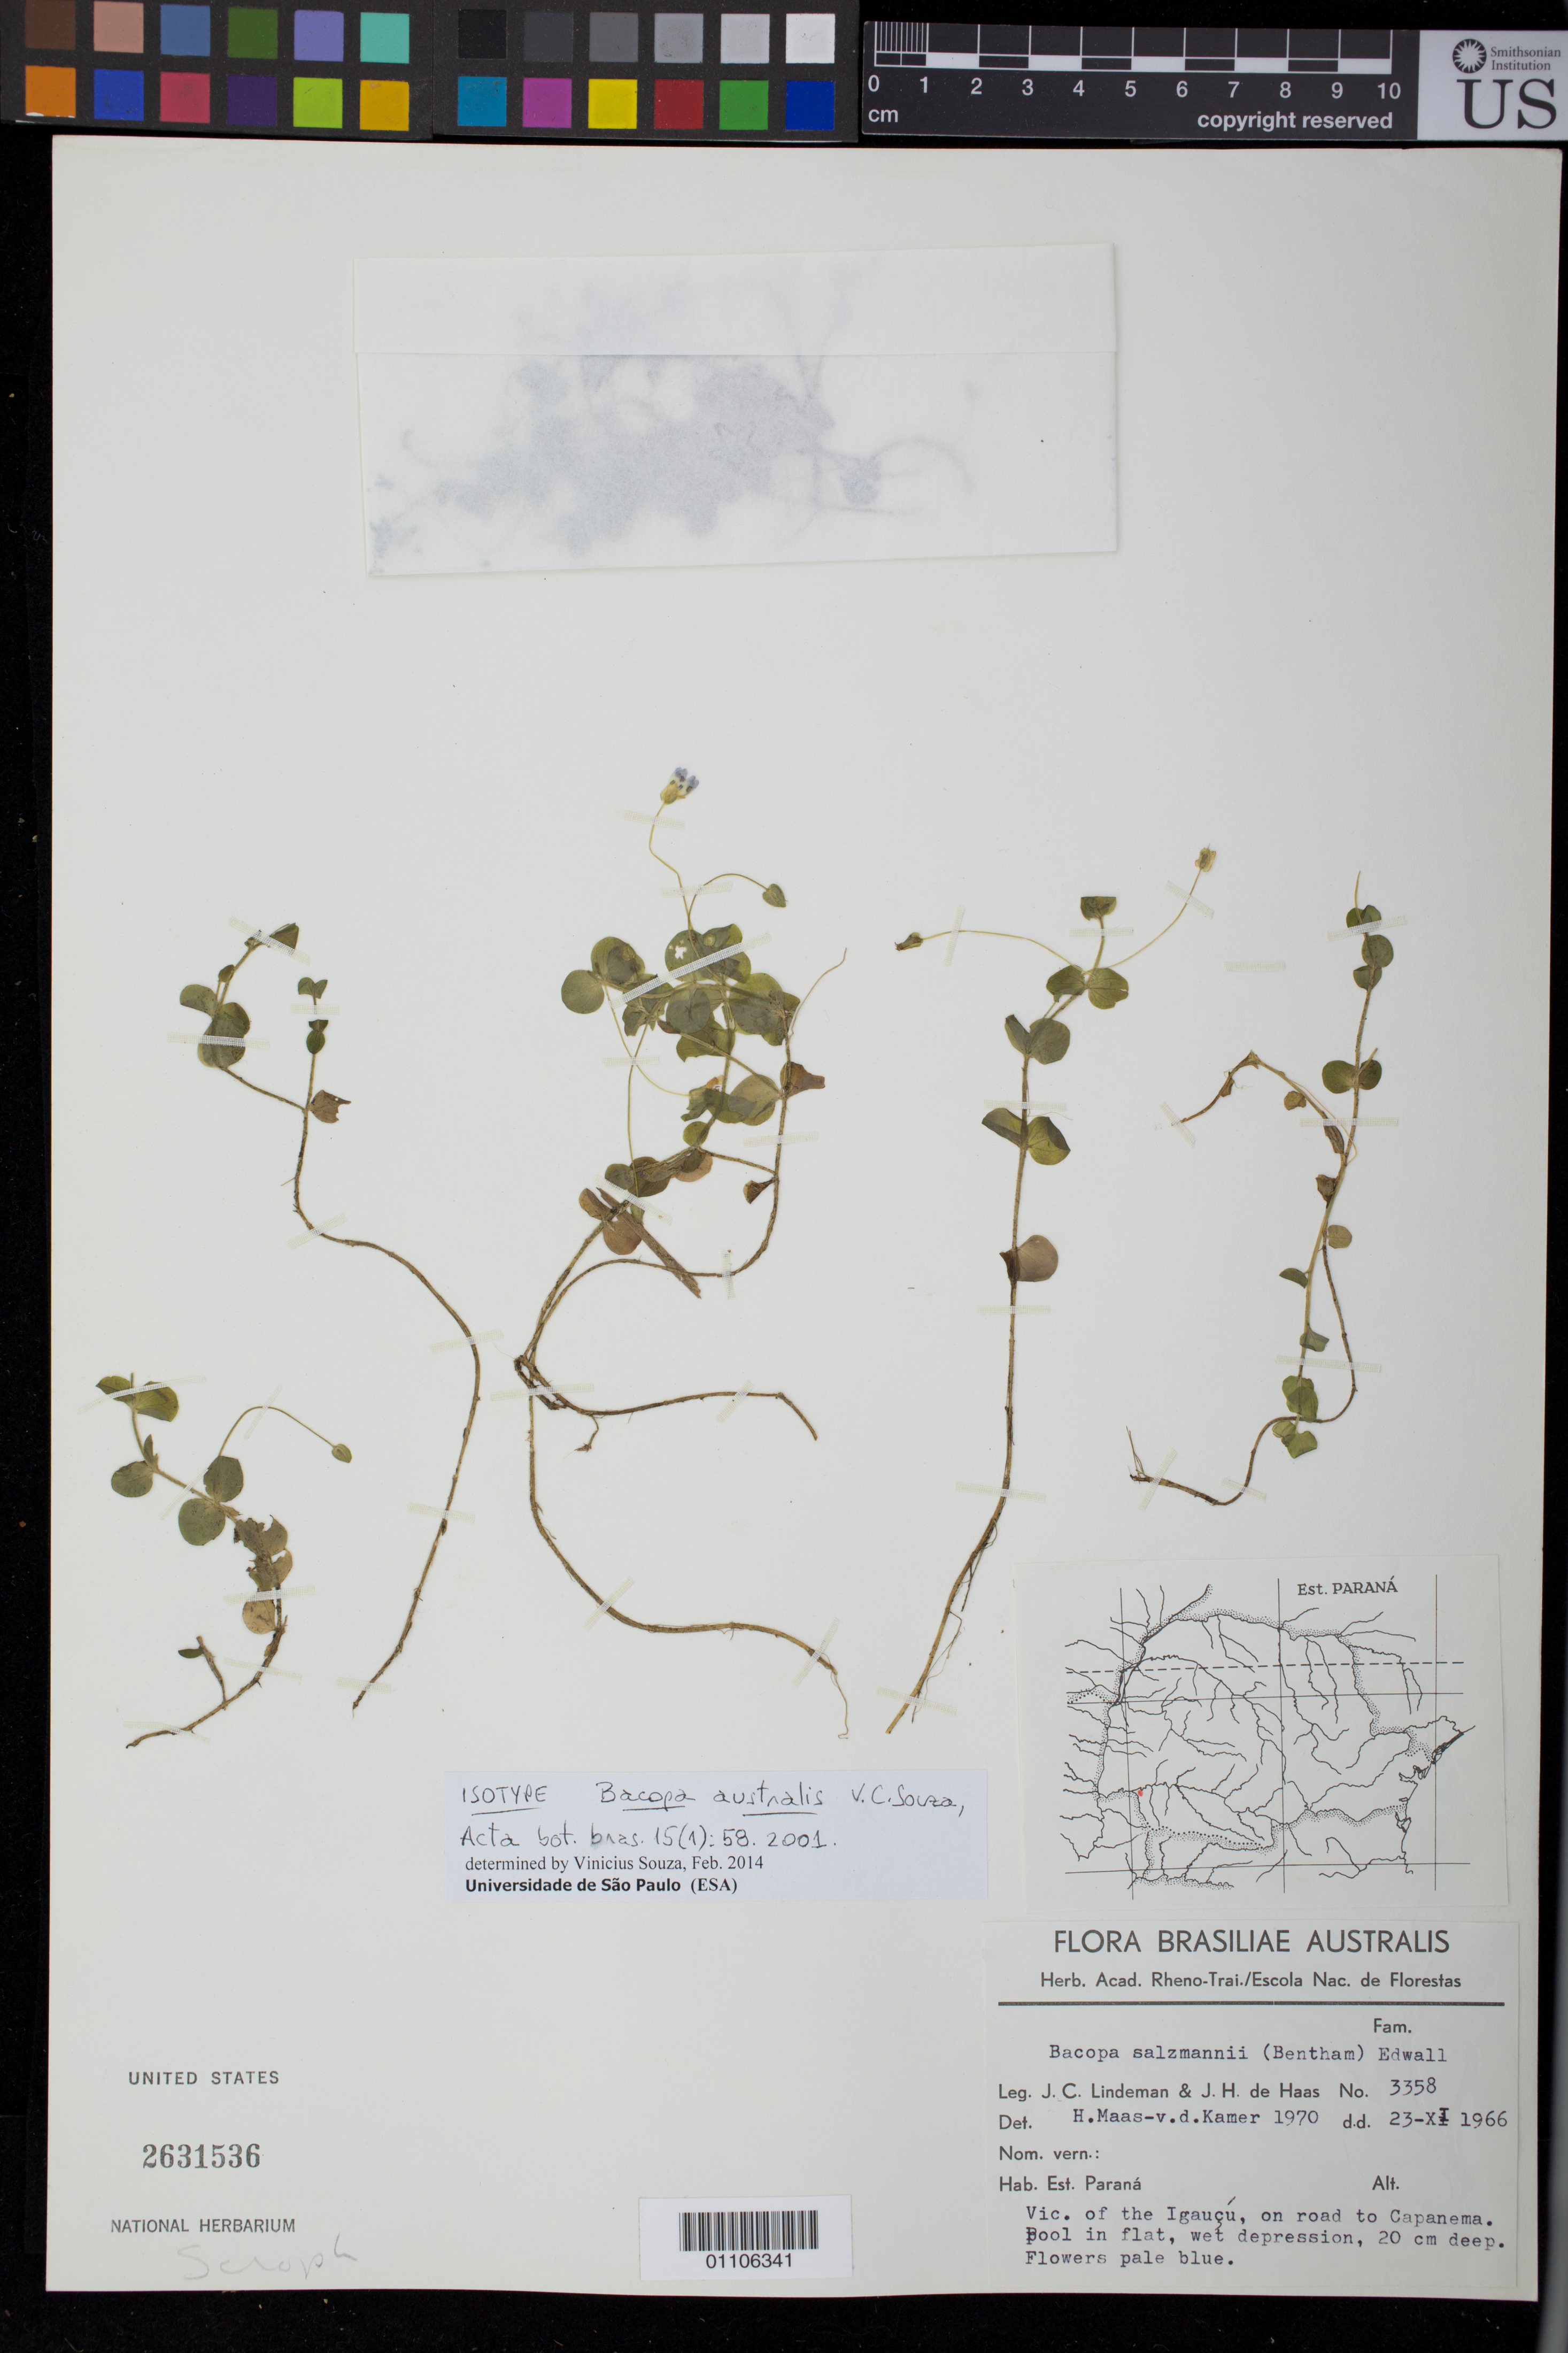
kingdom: Plantae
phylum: Tracheophyta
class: Magnoliopsida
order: Myrtales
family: Melastomataceae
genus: Phainantha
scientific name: Phainantha shuariorum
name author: C. Ulloa & D.A. Neill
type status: Isotype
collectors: H. van der Werff, B. Gray & W. Quizhpe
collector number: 19410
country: Ecuador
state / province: Zamora-Chinchipe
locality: In the vicinity of the mining camp at the Rio Tundaime. Along road to military base El Condor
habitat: Montane forest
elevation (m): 1500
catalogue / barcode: US 3668117